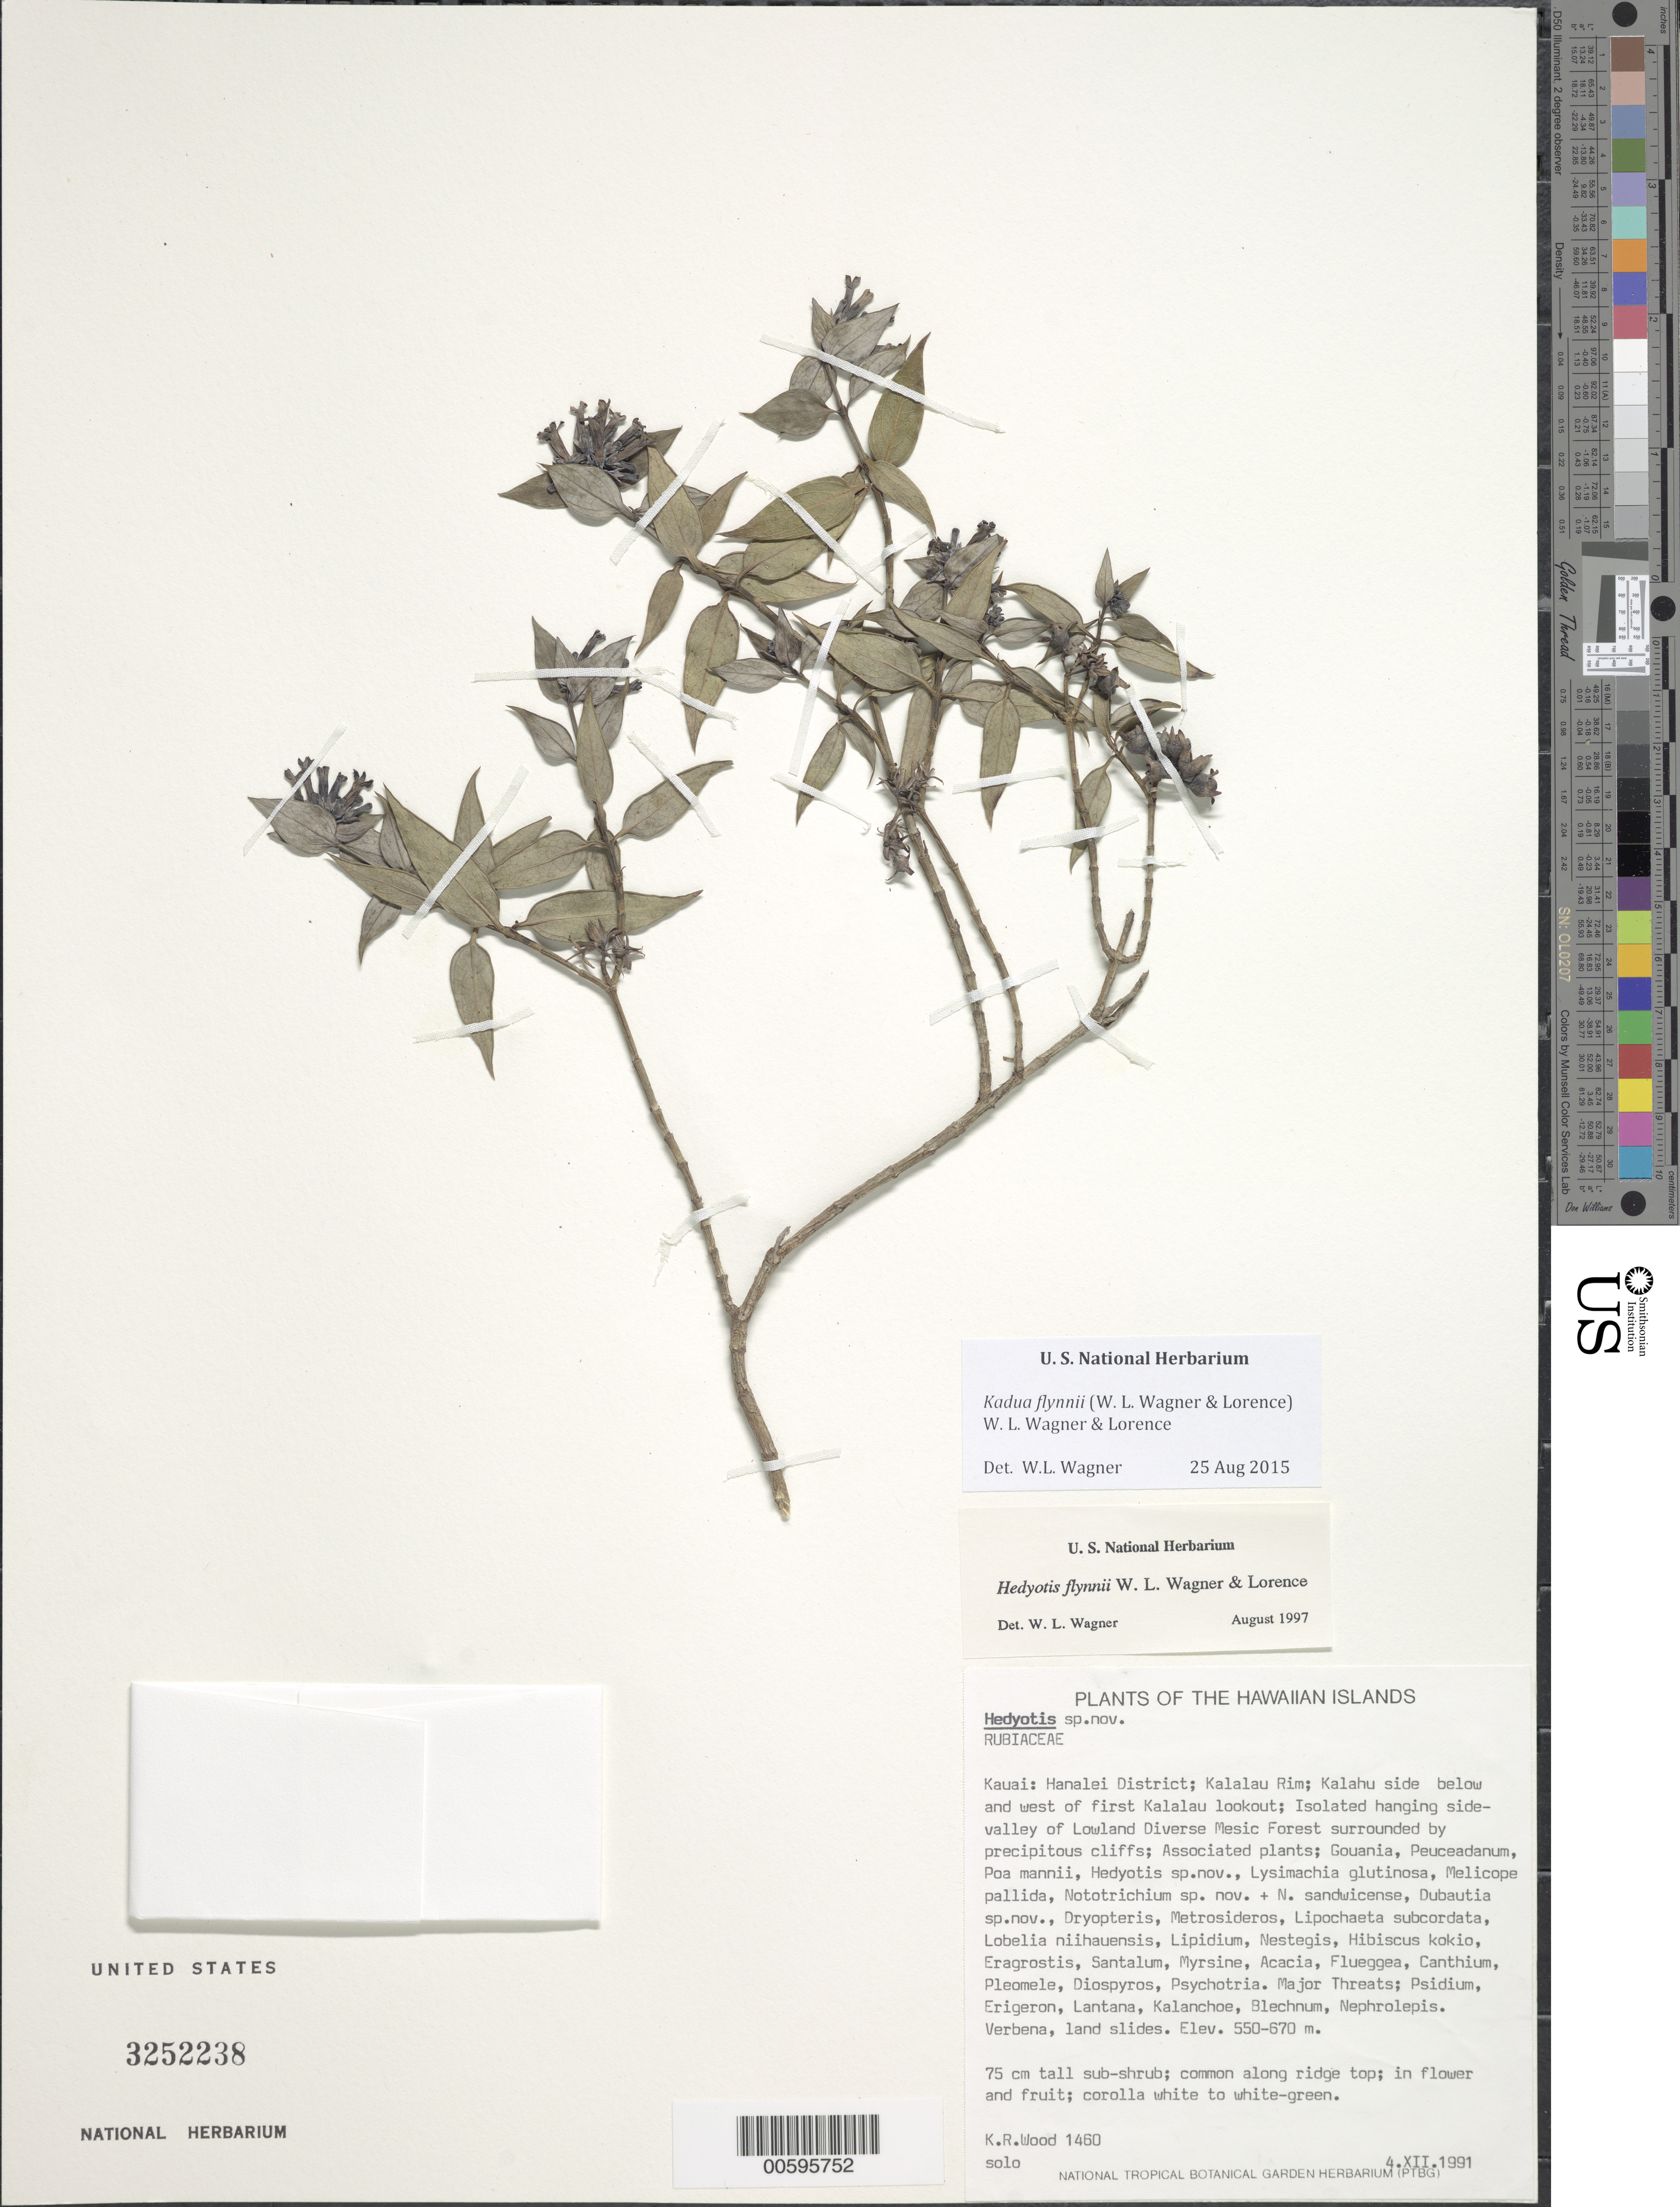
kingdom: Plantae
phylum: Tracheophyta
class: Magnoliopsida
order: Gentianales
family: Rubiaceae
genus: Kadua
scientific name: Kadua flynnii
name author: (W.L. Wagner & Lorence) W.L. Wagner & Lorence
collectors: K. R. Wood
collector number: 1460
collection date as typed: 4 Dec 1991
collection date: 1991-12-04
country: United States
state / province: Hawaii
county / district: Kauai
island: Kaua'i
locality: Hanalei Dist; Kalalau Rim; Kalahu side below and W of first Kalalau lookout.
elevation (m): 550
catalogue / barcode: US 3252238